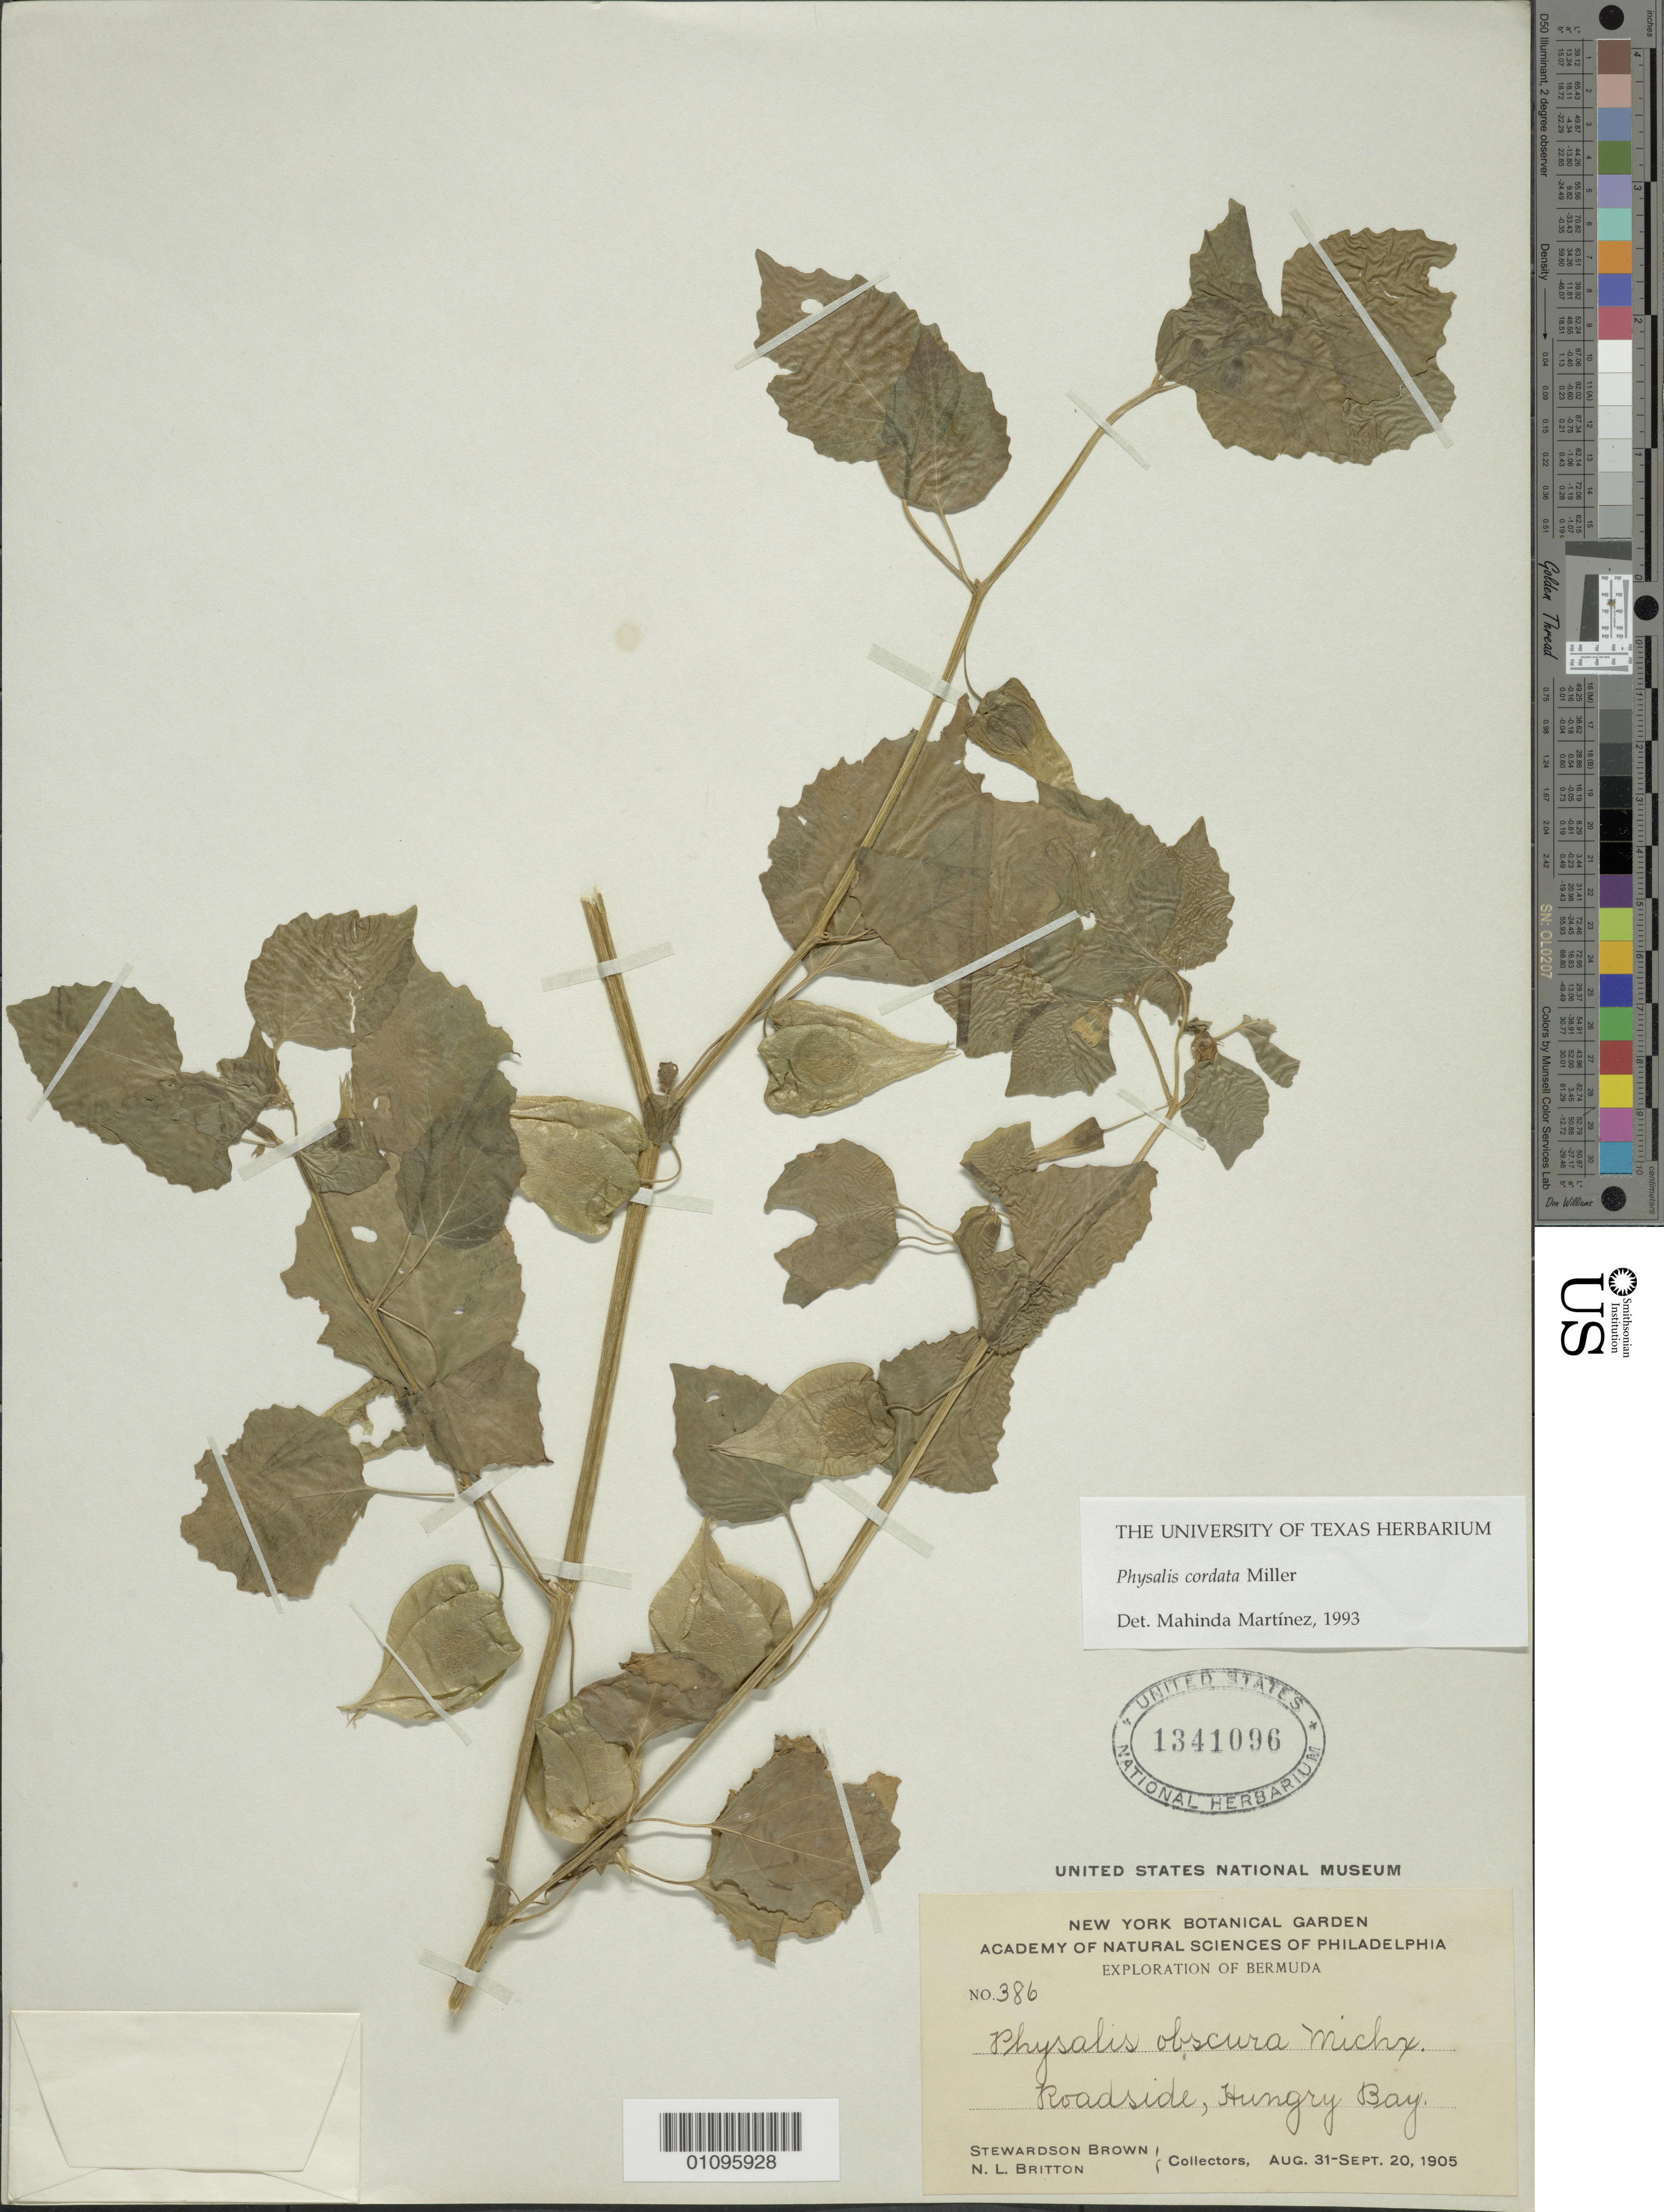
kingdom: Plantae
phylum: Tracheophyta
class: Magnoliopsida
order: Solanales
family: Solanaceae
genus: Physalis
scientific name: Physalis cordata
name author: Mill.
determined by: Martinez, M.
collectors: S. Brown & N. Britton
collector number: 386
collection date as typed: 31 Aug 1905 to 20 Sep 1905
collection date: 1905-08-31/1905-09-20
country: Bermuda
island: Bermuda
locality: Hungry Bay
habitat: Roadside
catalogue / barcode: US 1341096